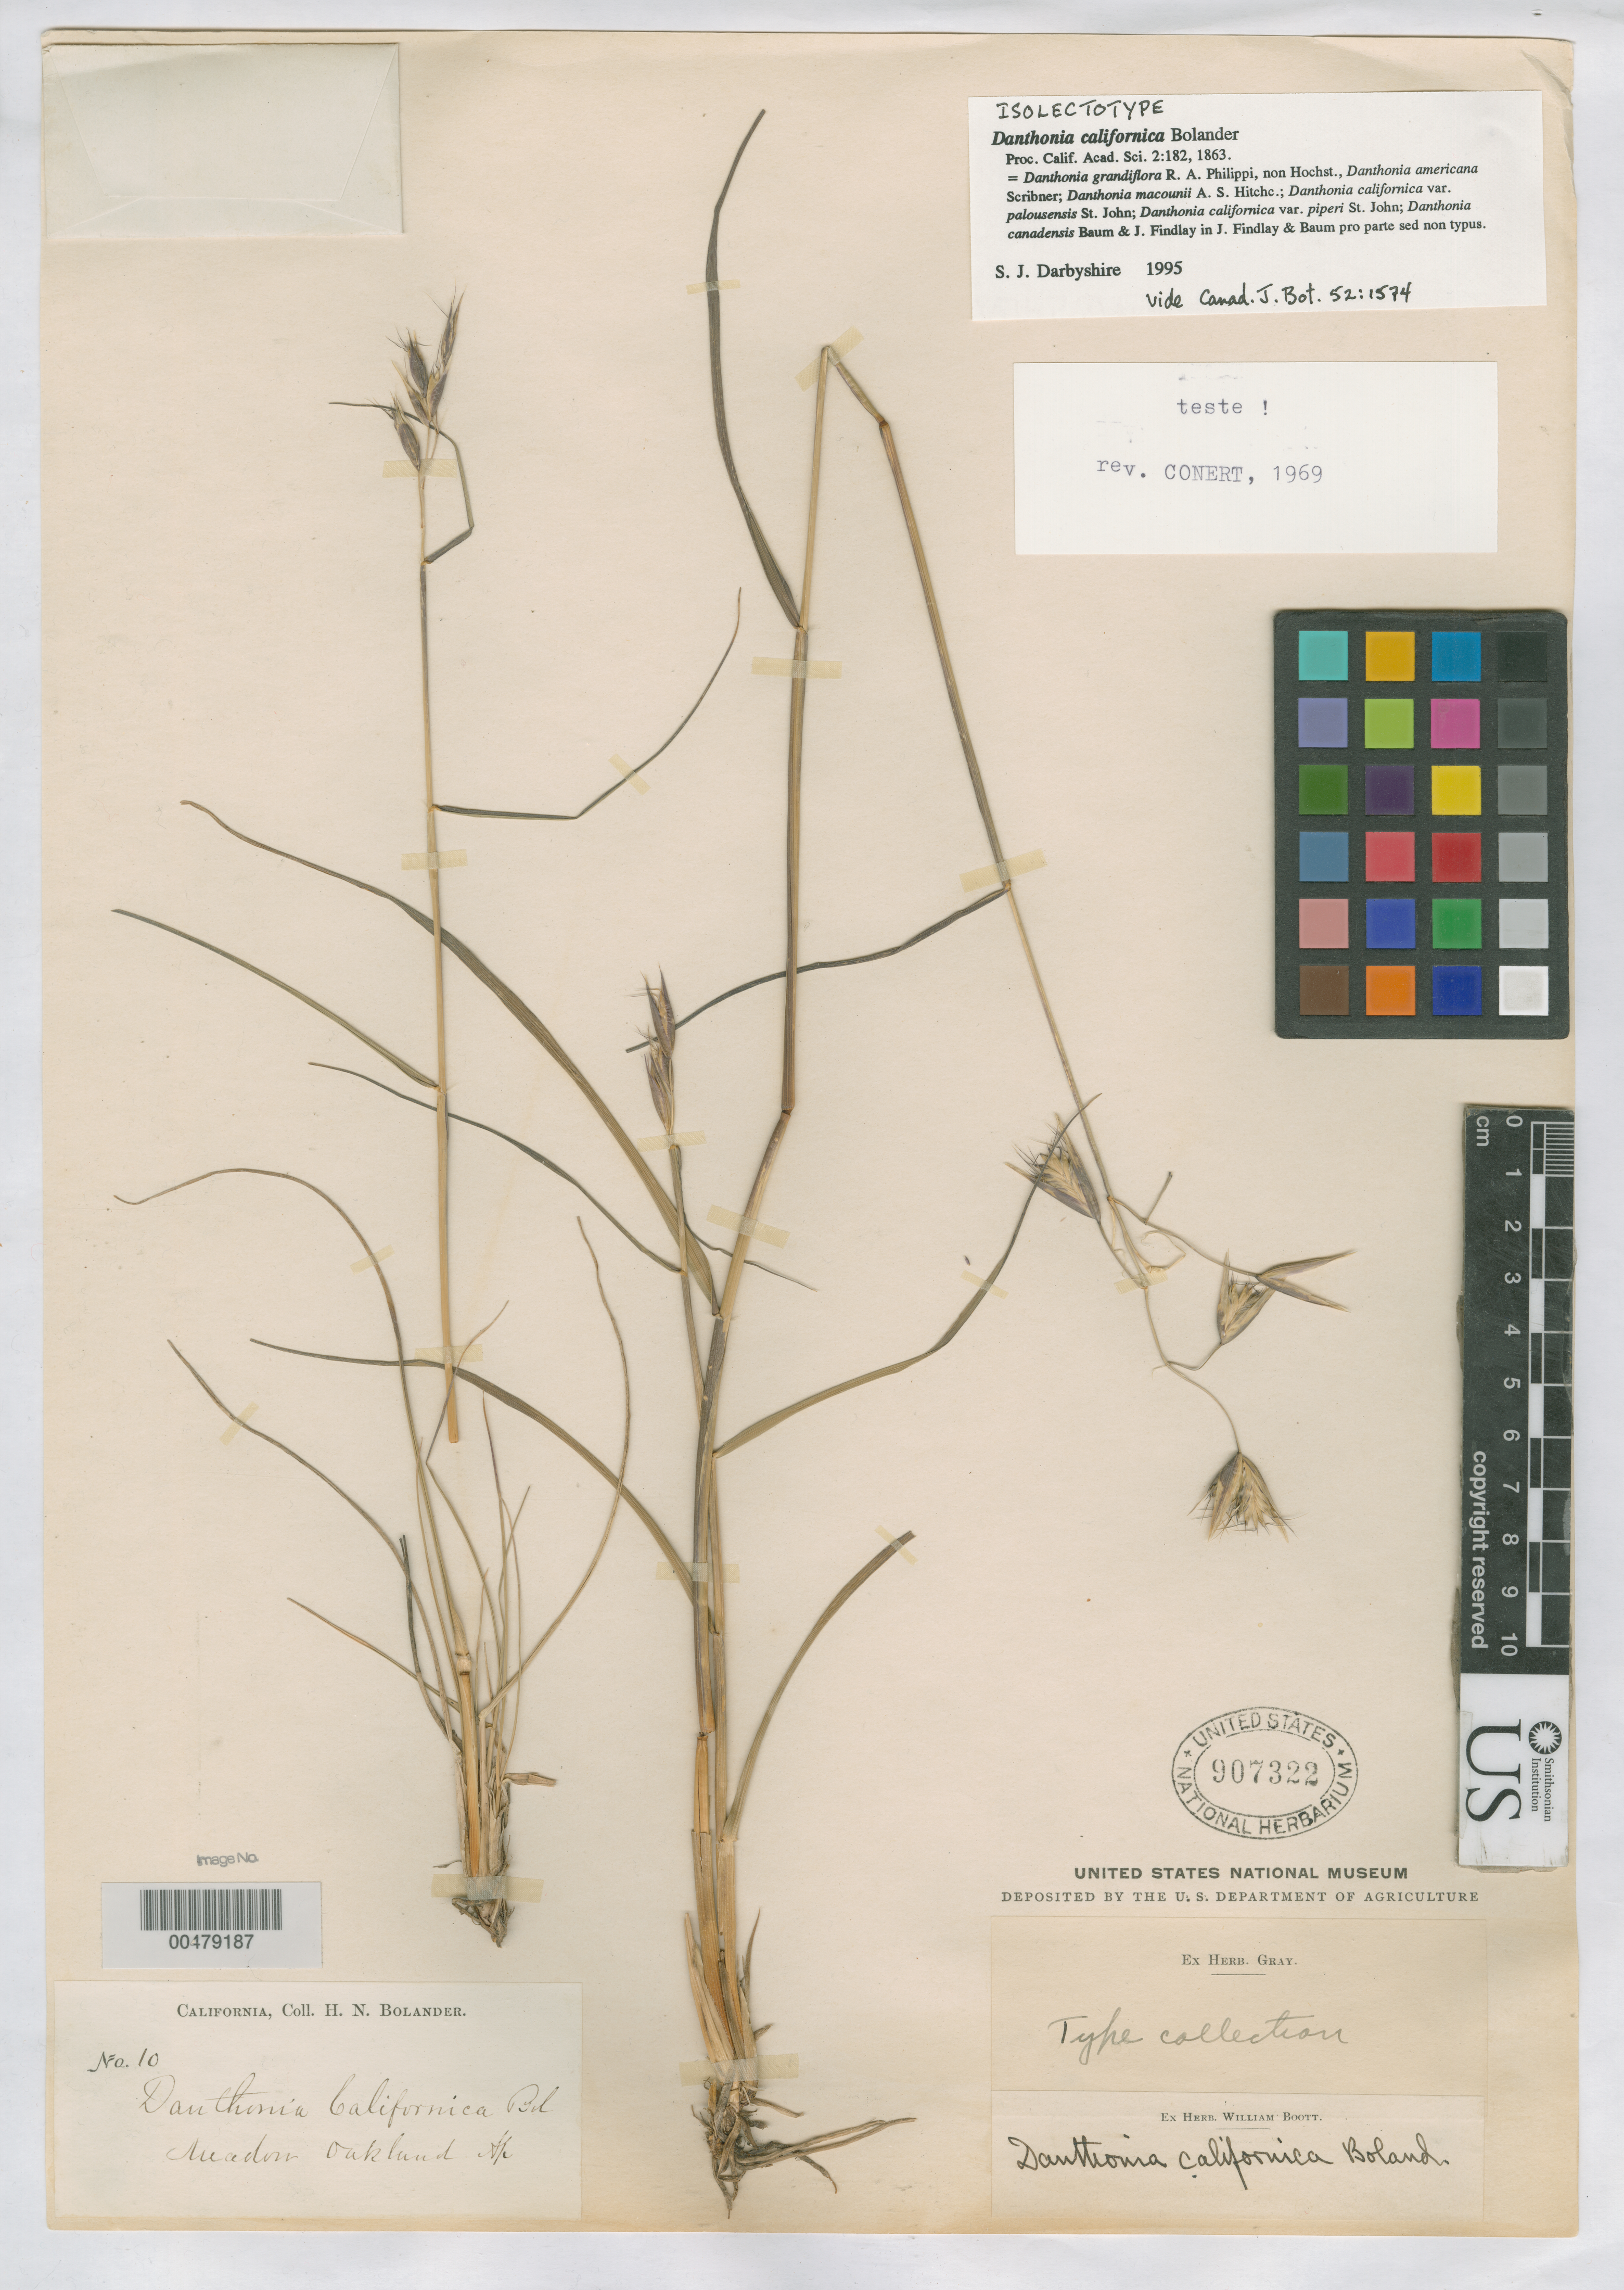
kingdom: Plantae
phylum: Tracheophyta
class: Liliopsida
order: Poales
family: Poaceae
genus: Danthonia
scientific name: Danthonia californica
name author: Bol.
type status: Isolectotype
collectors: W. Boott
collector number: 10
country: United States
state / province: California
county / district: Alameda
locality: Oakland.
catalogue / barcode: US 907322